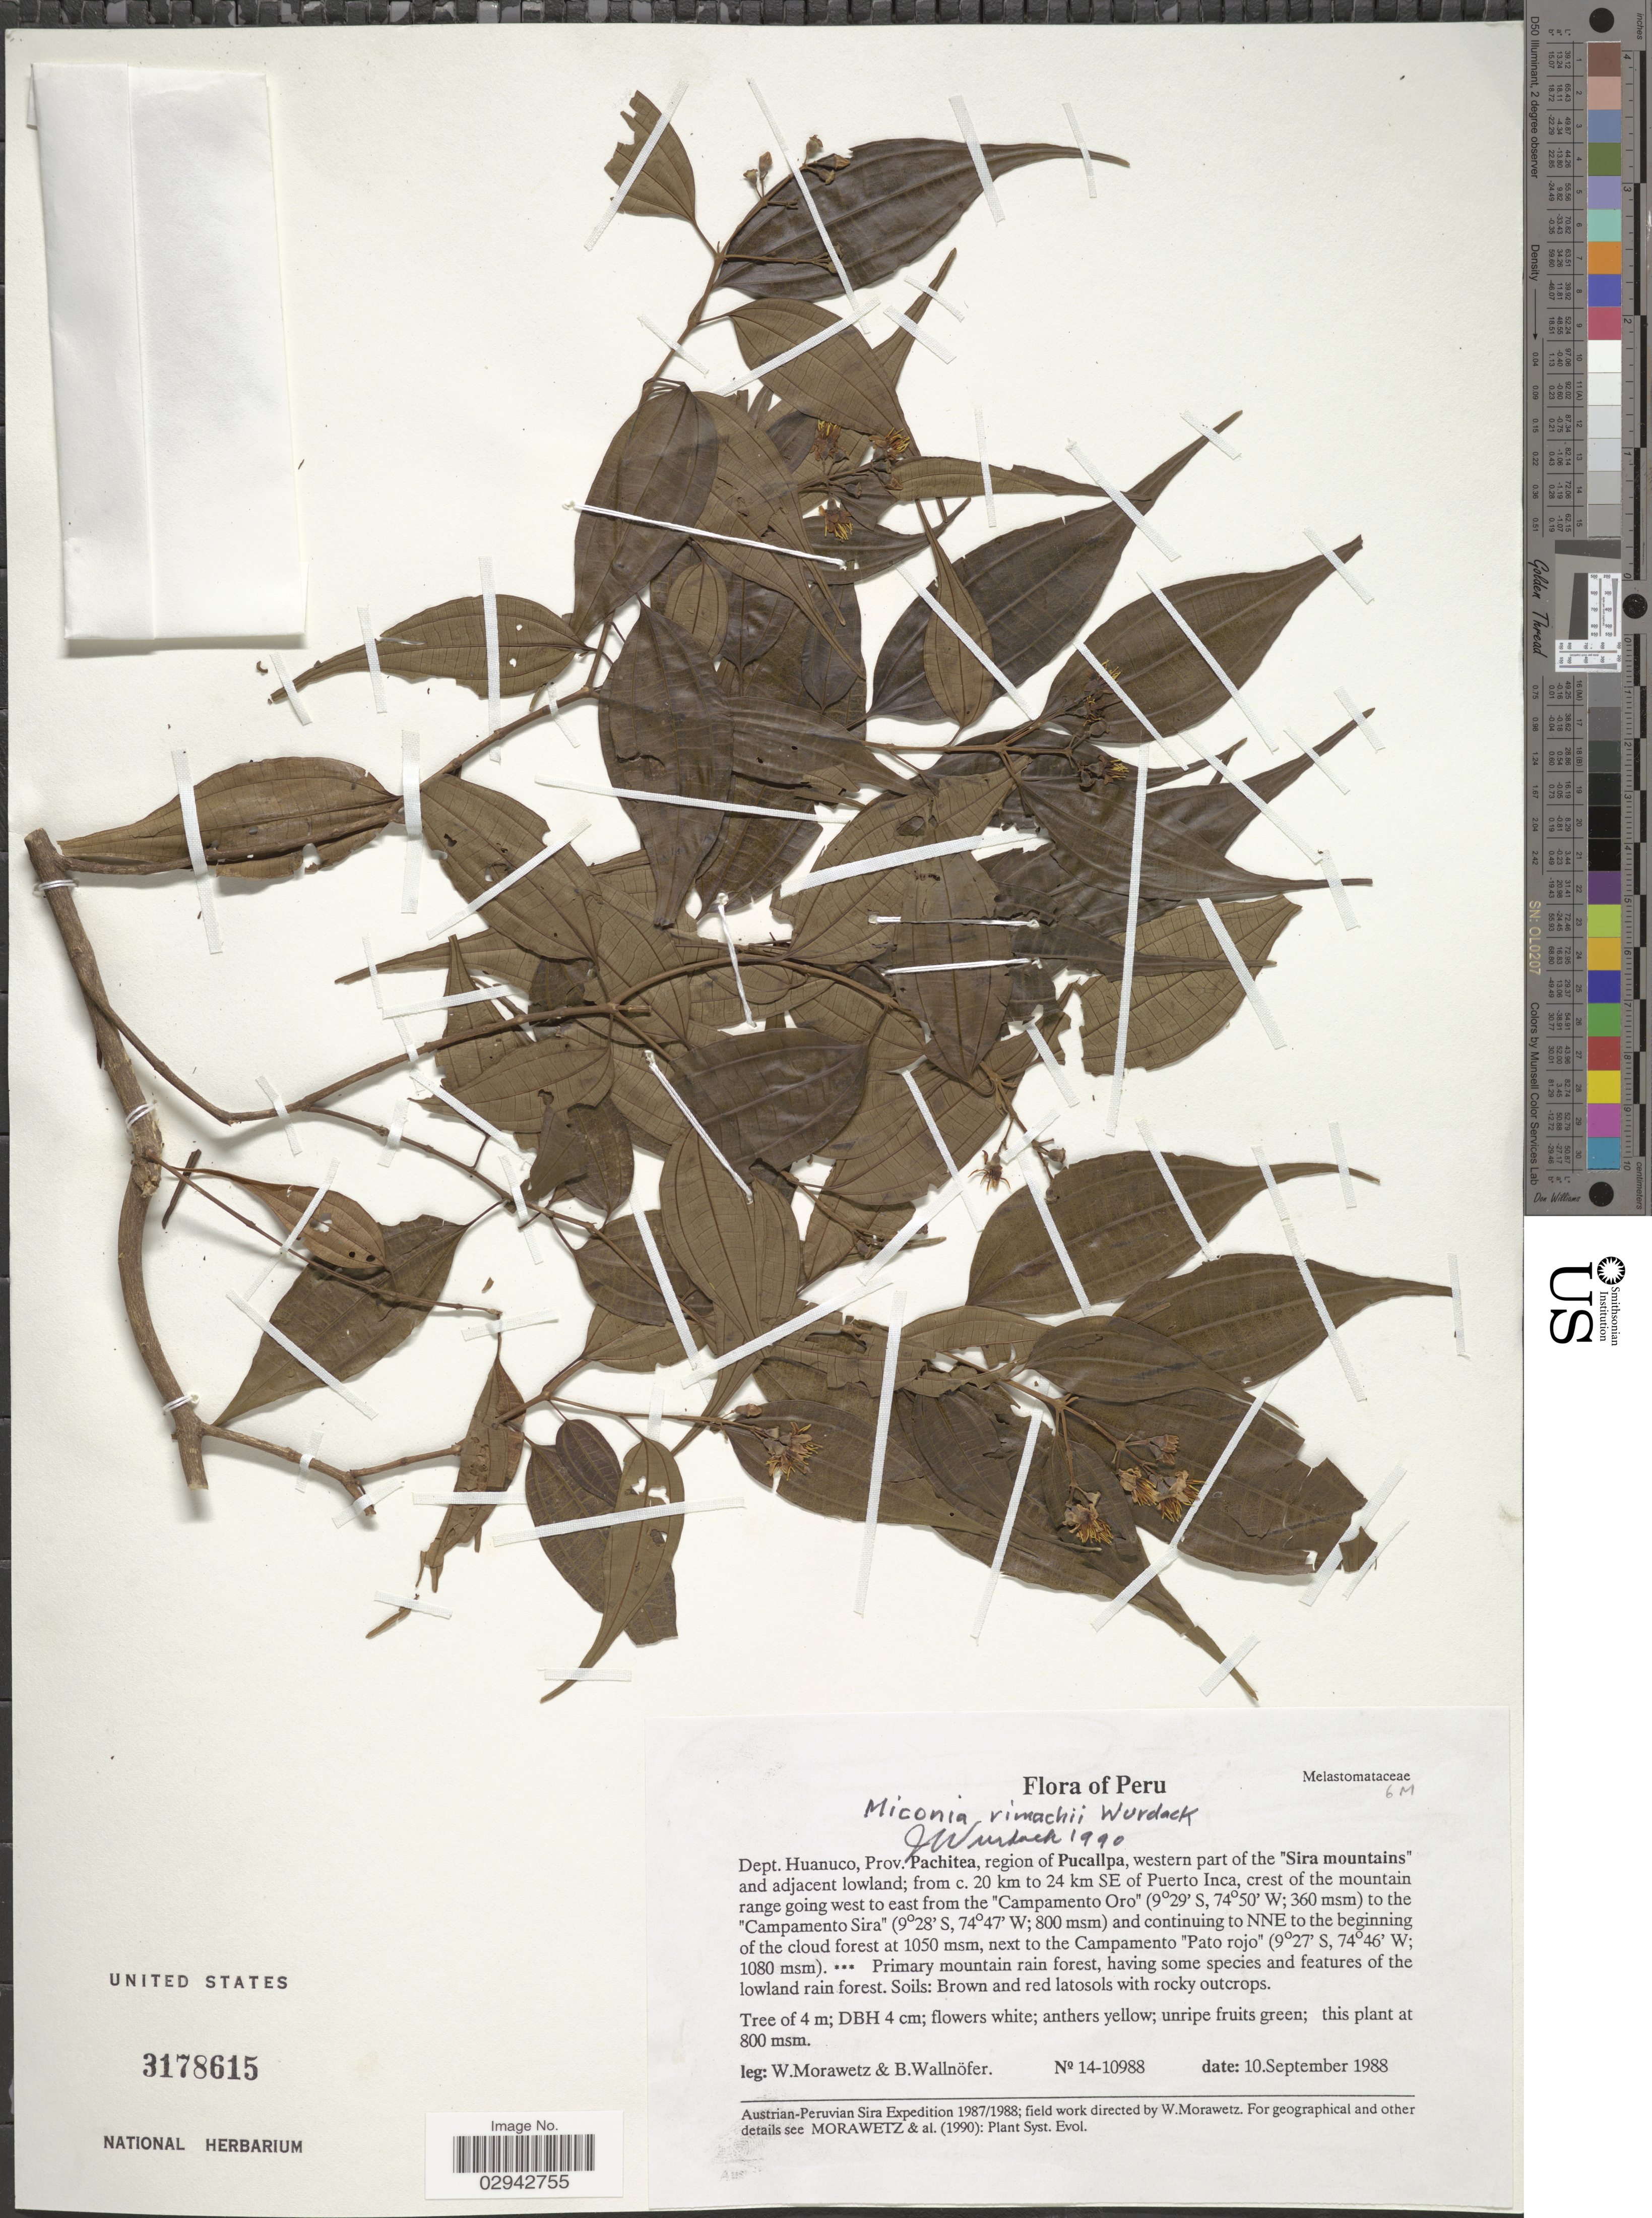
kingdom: Plantae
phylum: Tracheophyta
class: Magnoliopsida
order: Myrtales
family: Melastomataceae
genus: Miconia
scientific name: Miconia rimachii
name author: Wurdack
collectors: W. Morawetz & B. Wallnöfer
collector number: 14-10988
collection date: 1988-09-10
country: Peru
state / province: Huánuco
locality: Dept. Huanuco, Prov. Pachitea, region of Pucallpa, western part of the "Sira mountains" and adjacent lowland; from c. 20 km to 24 km SE of Puerto Inca, crest of the mountain range going west to east from the "Campamento Oro" to the "Campamento Sira" and continuing to NNE to the beginning of the cloud forest, next to the Campamento "Pato rojo".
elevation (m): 800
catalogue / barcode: US 3178615